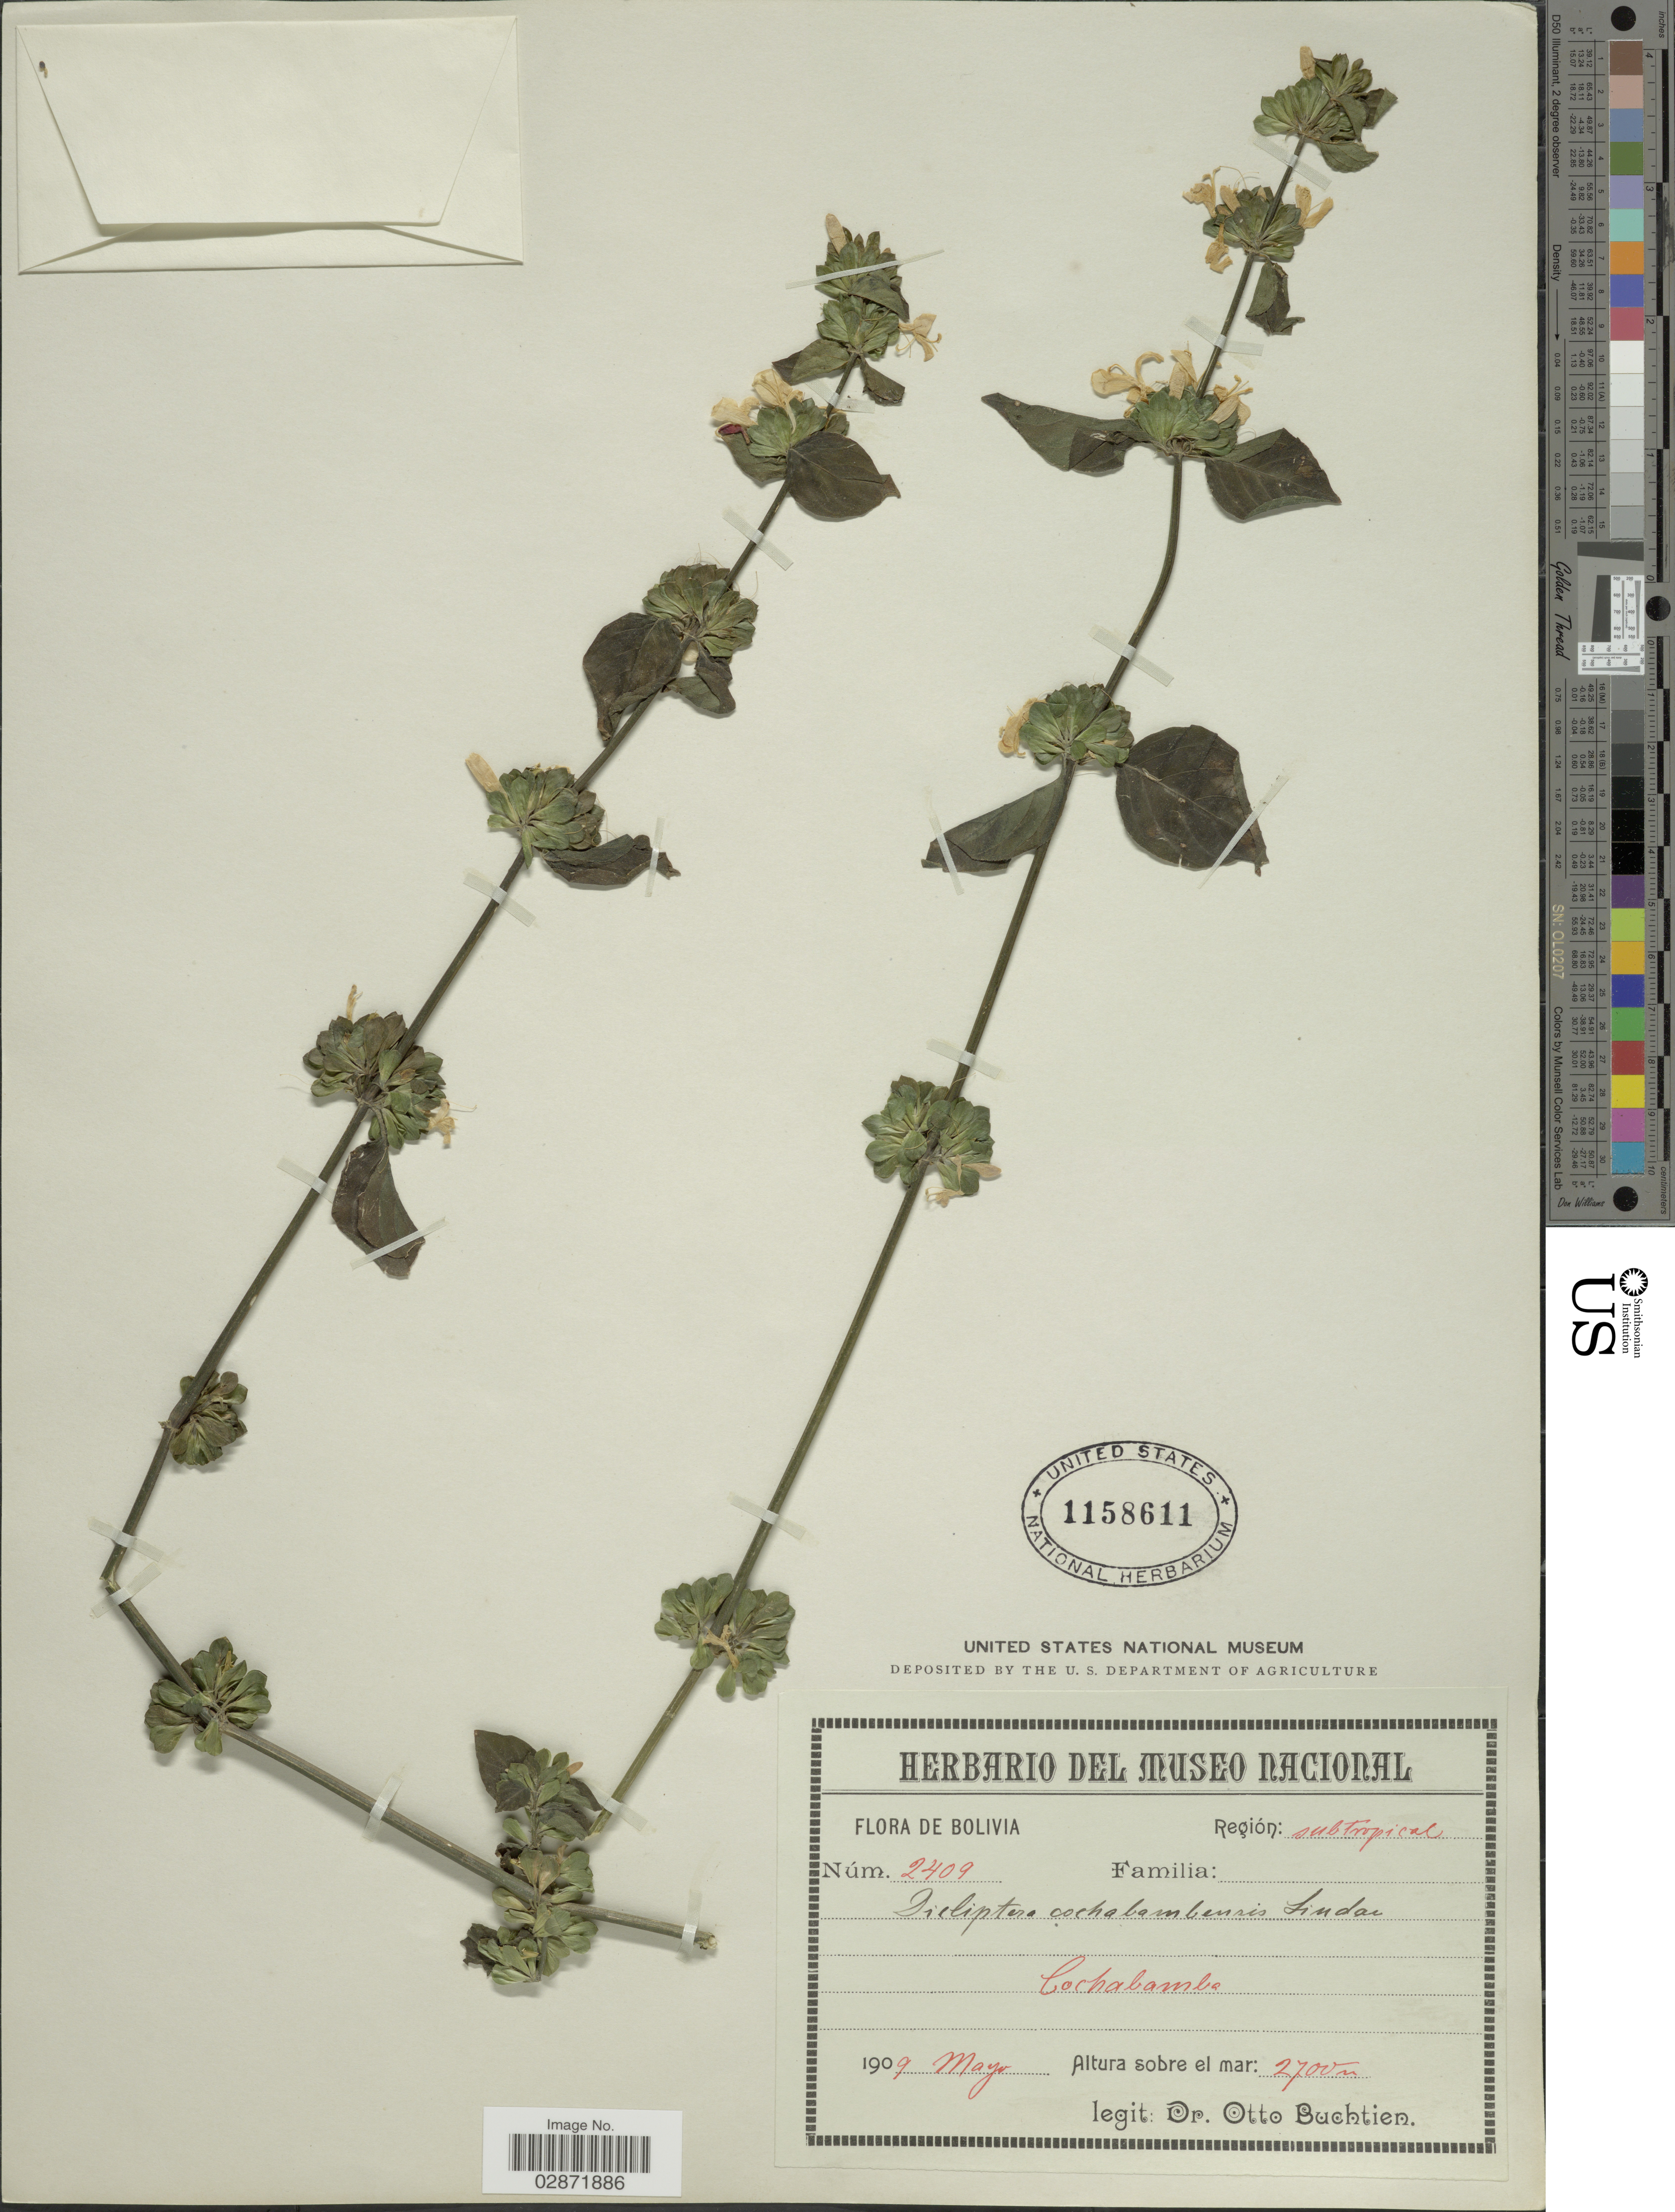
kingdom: Plantae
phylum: Tracheophyta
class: Magnoliopsida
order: Lamiales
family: Acanthaceae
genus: Dicliptera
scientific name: Dicliptera cochabambensis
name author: Lindau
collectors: O. Buchtien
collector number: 2409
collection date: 1909-05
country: Bolivia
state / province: Cochabamba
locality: Región: subtropical.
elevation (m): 2700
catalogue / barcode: US 1158611